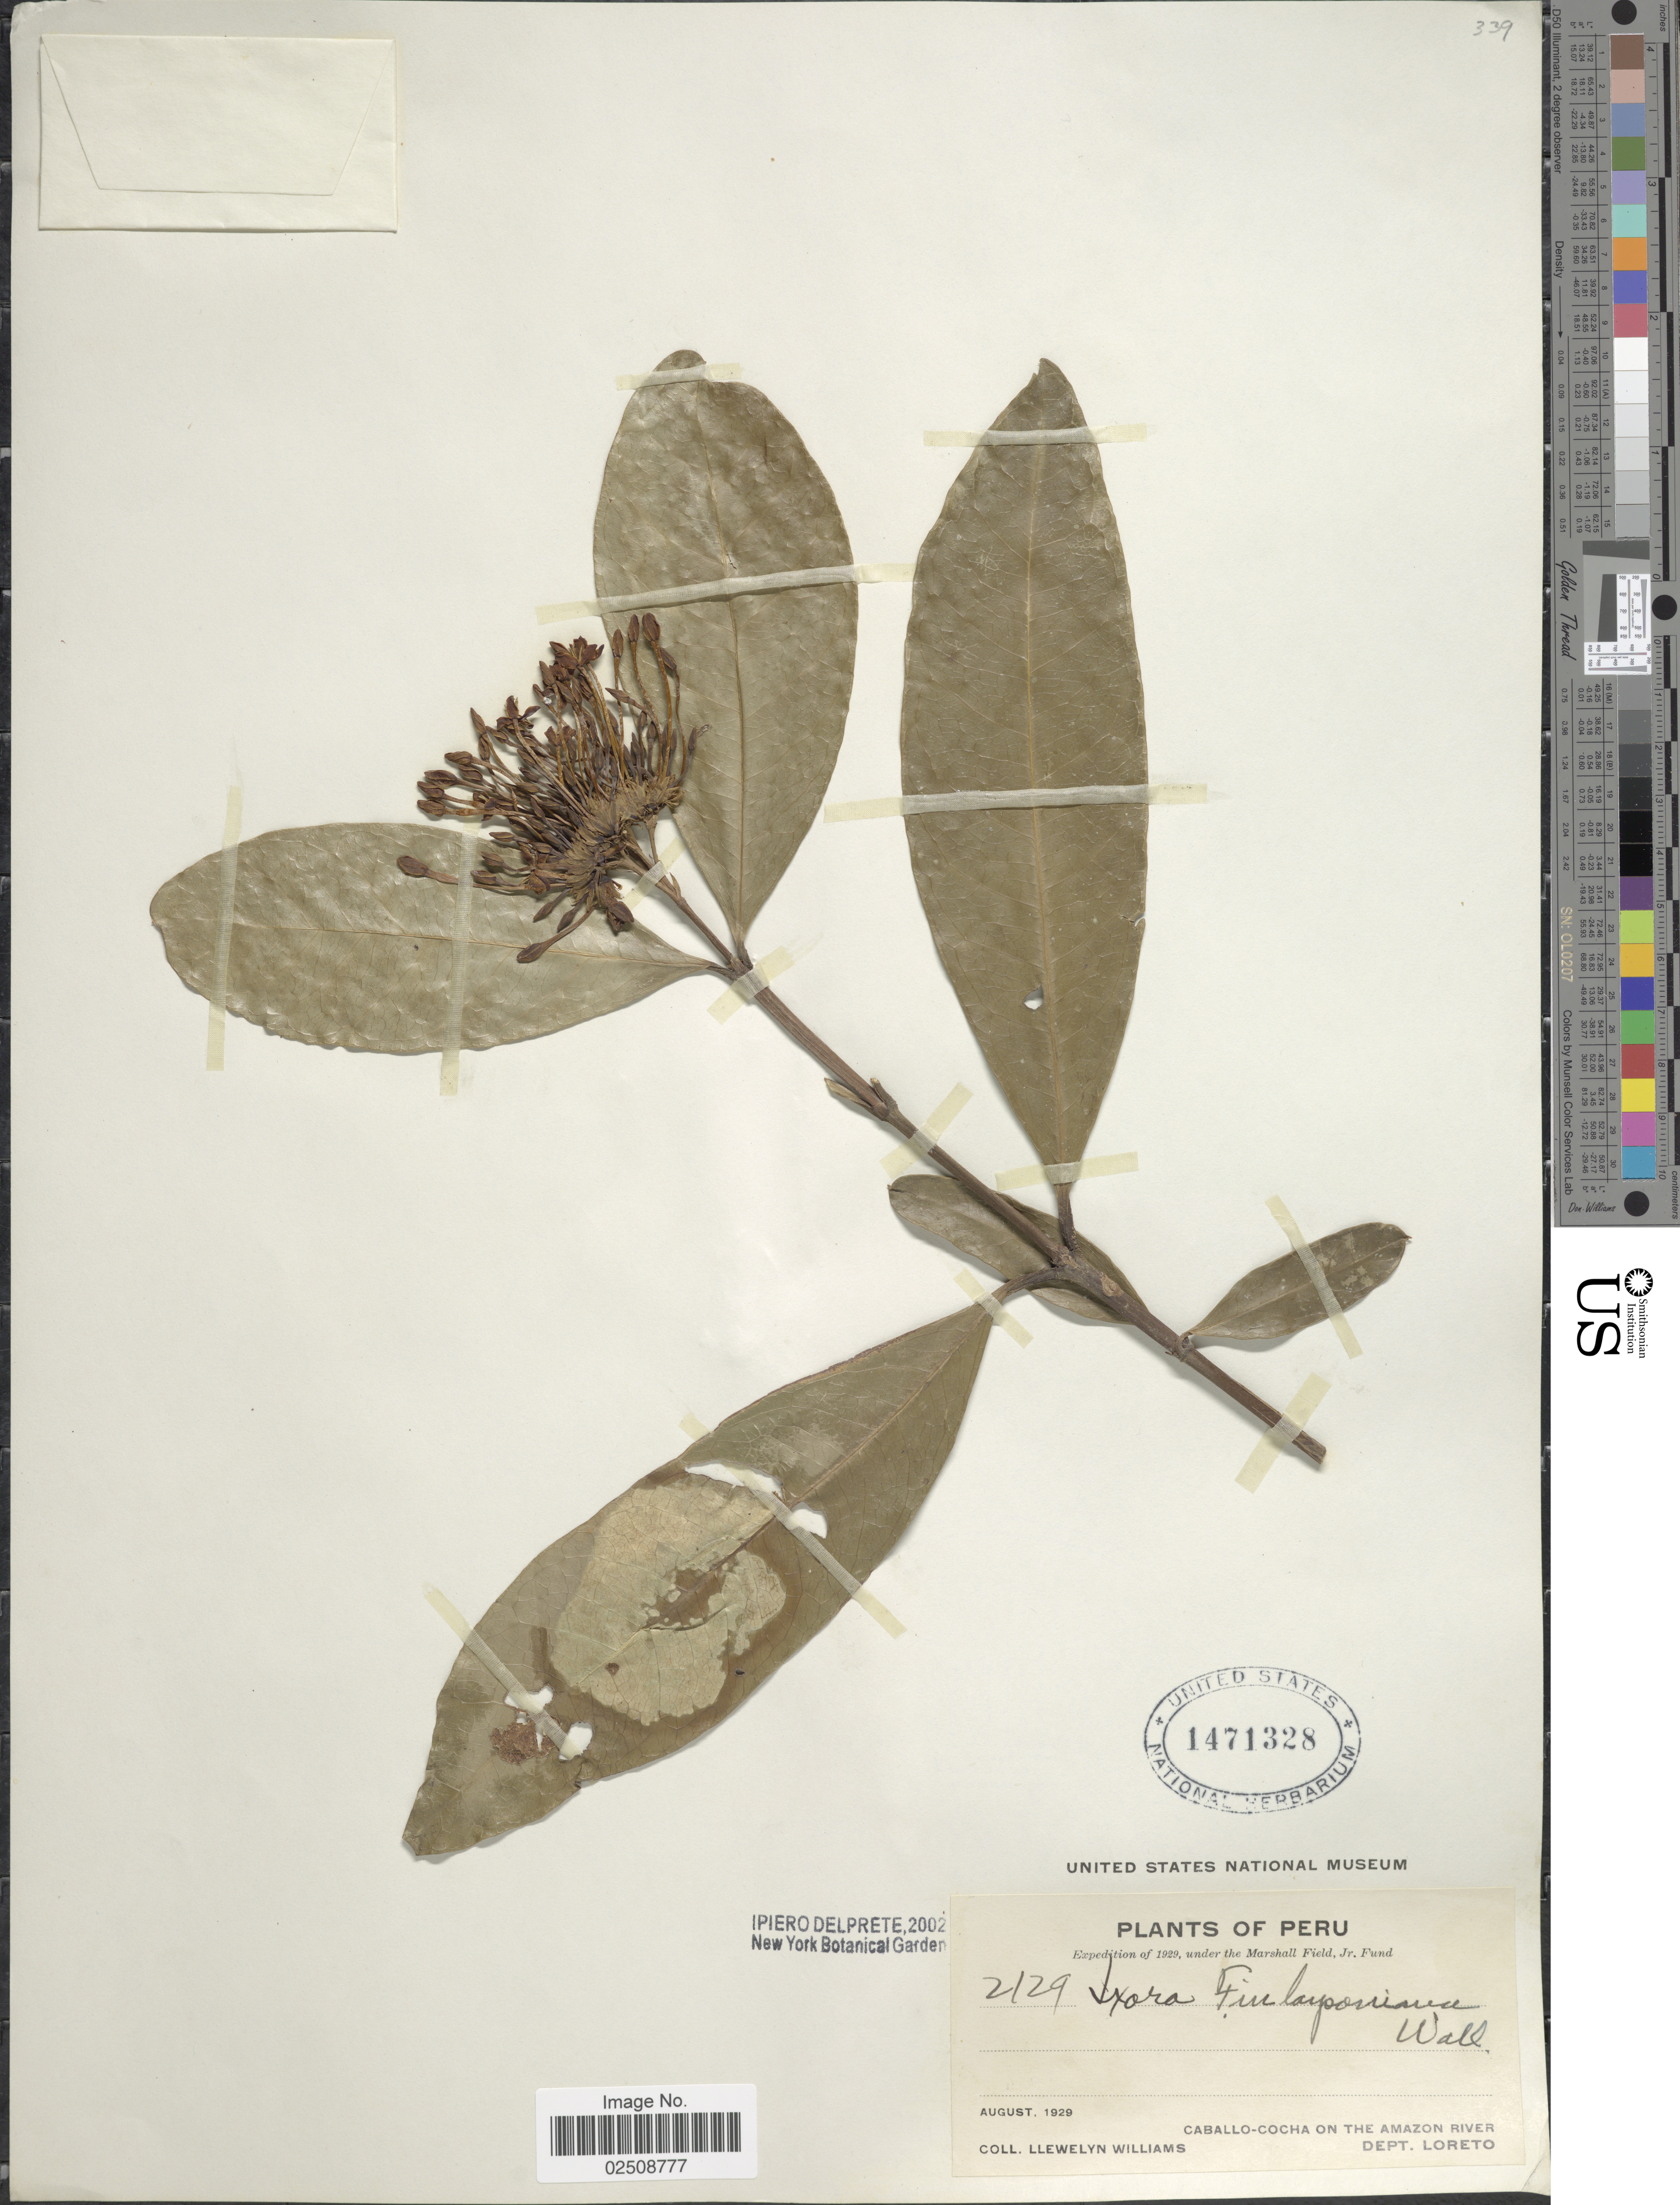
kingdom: Plantae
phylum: Tracheophyta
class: Magnoliopsida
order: Gentianales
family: Rubiaceae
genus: Ixora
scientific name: Ixora finlaysoniana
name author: Wall. ex G. Don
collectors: Ll. Williams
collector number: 2129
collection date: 1929-08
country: Peru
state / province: Loreto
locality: Caballo-Cocha on the Amazon River. Dept. Loreto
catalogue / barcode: US 1471328